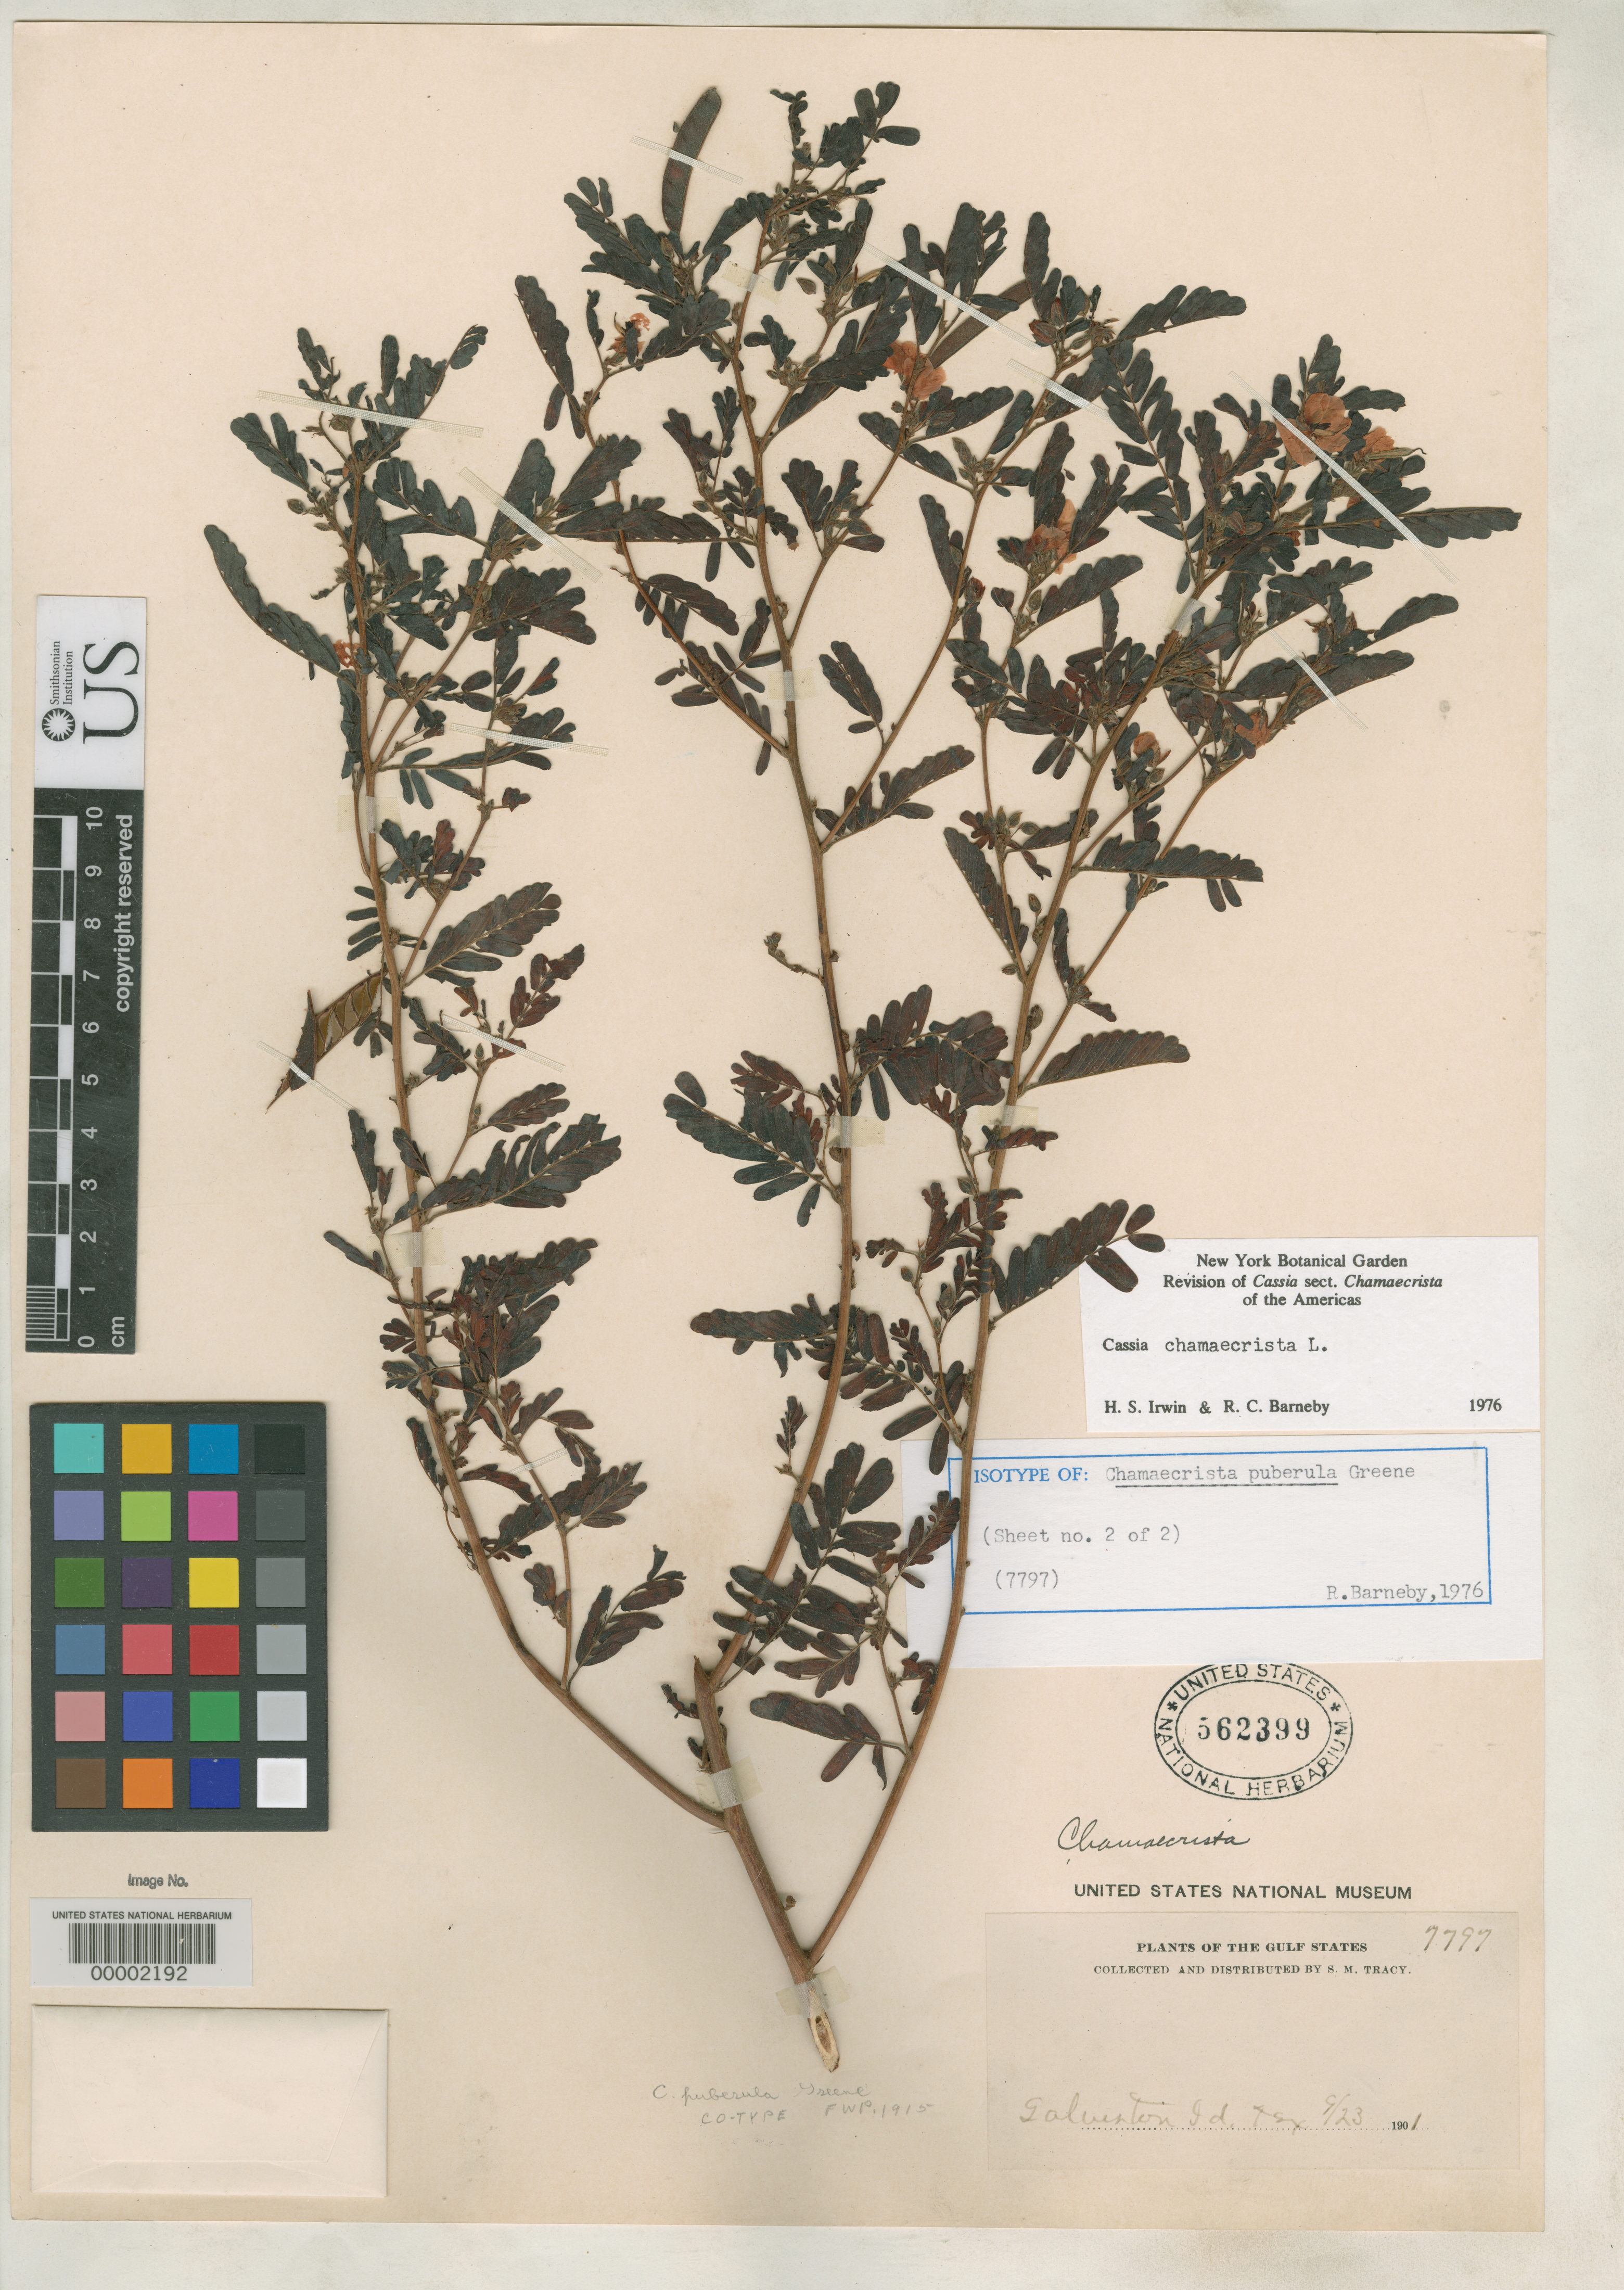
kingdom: Plantae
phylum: Tracheophyta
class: Magnoliopsida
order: Fabales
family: Fabaceae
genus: Chamaecrista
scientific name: Chamaecrista puberula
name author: Greene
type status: Isotype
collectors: S. M. Tracy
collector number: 7797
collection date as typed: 23 Sep 1901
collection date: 1901-09-23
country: United States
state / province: Texas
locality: Galveston ID.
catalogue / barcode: US 562399